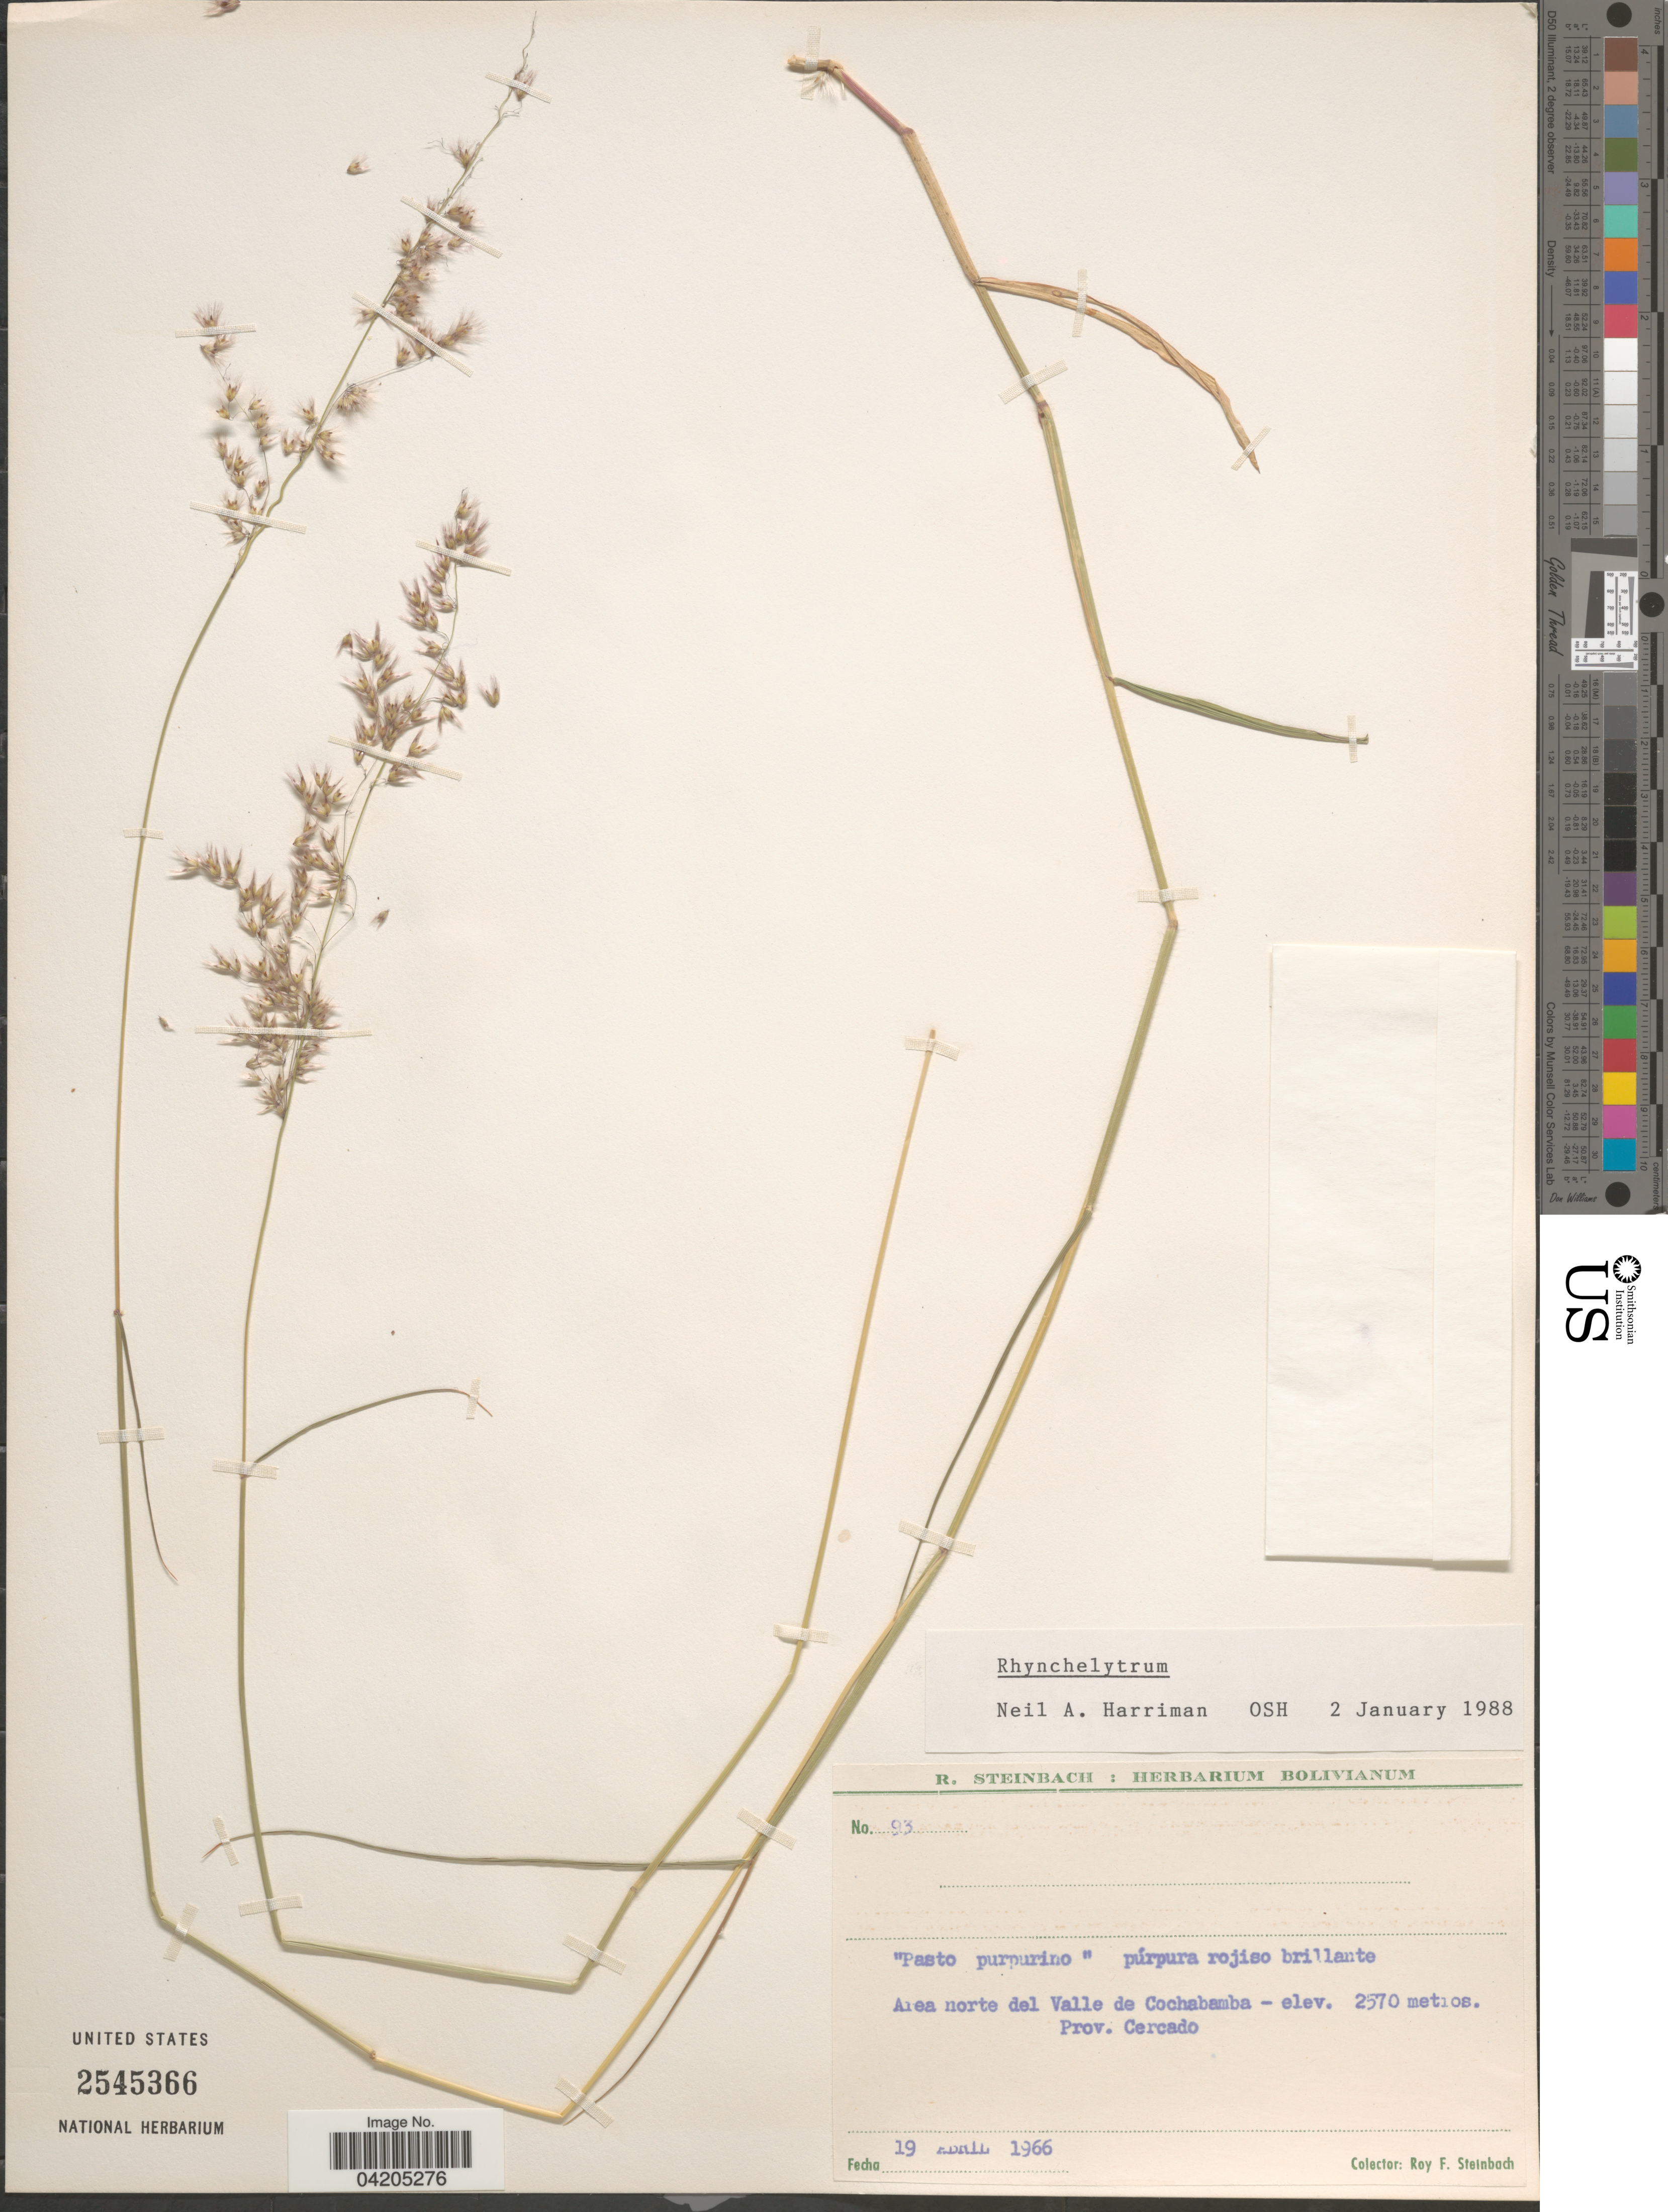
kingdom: Plantae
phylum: Tracheophyta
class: Liliopsida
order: Poales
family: Poaceae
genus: Melinis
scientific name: Melinis repens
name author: (Willd.) Zizka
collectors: R. F. Steinbach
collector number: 93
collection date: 1966-04-19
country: Bolivia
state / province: Cochabamba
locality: Area norte del Valle de Cochabamba. Prov. Cercado.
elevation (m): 2570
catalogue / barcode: US 2545366